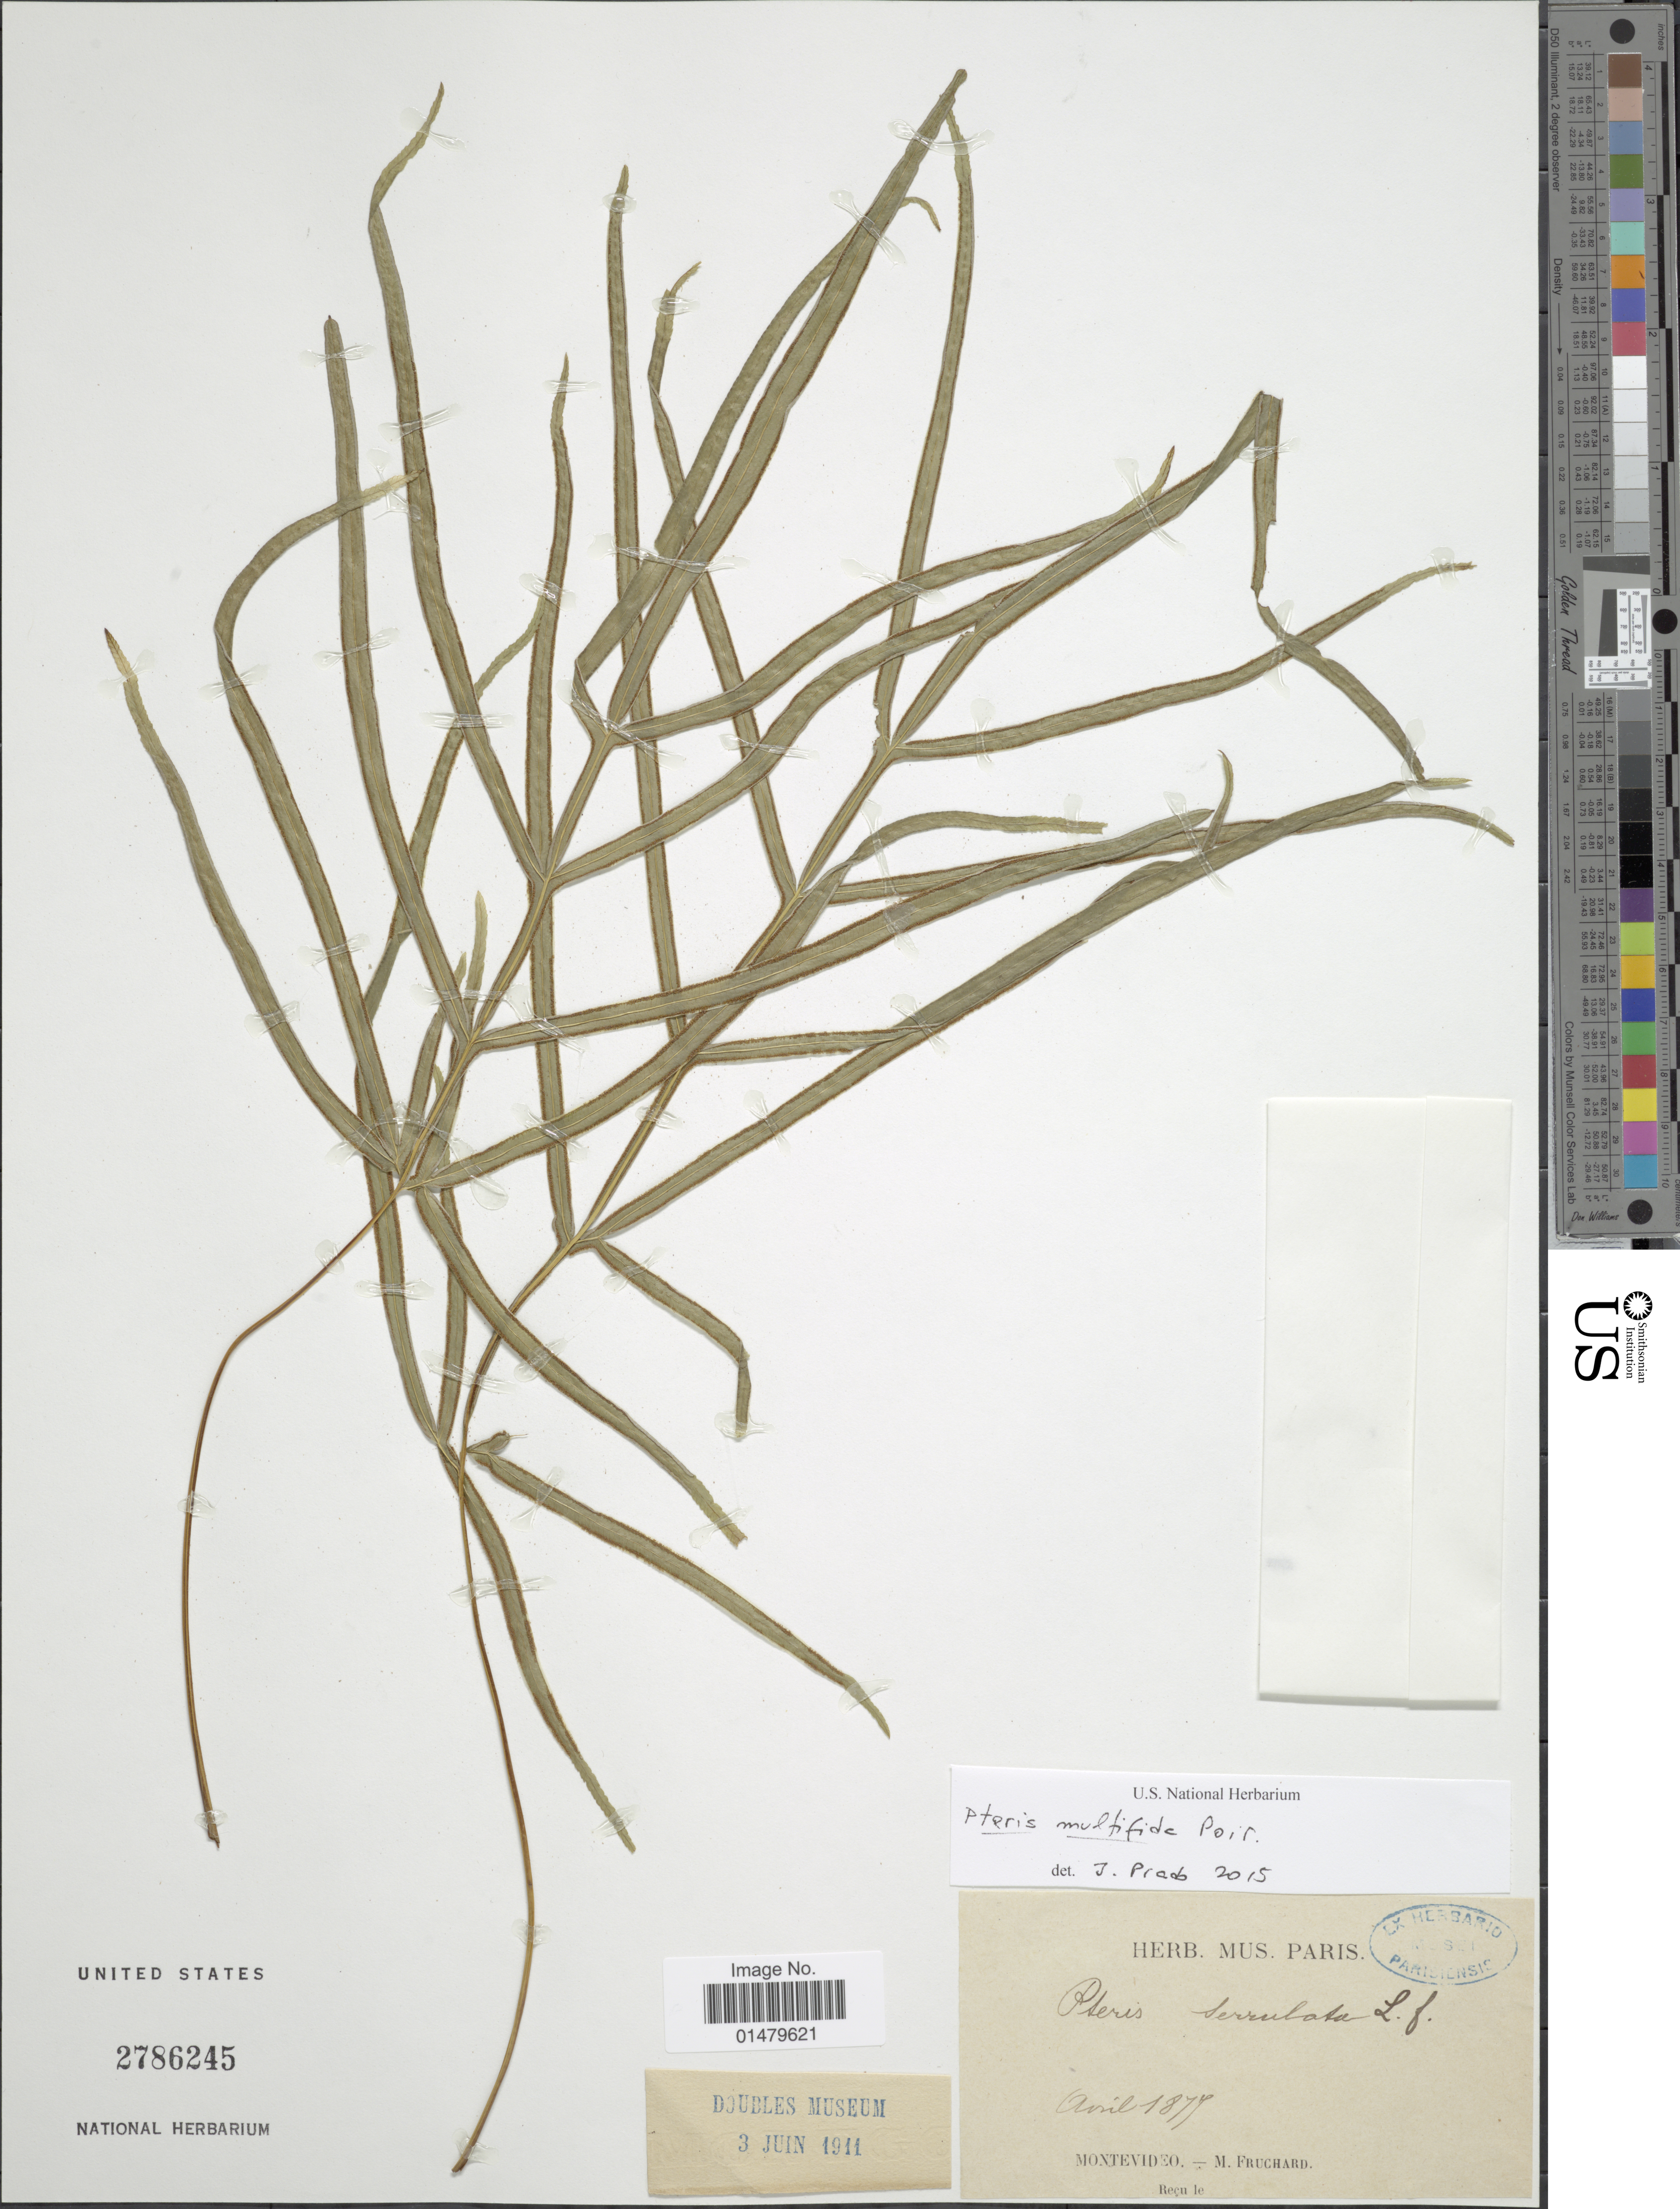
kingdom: Plantae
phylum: Tracheophyta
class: Polypodiopsida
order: Polypodiales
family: Pteridaceae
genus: Pteris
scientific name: Pteris multifida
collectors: M. Fruchard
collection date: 1879-04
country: Uruguay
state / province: Montevideo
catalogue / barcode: US 2786245